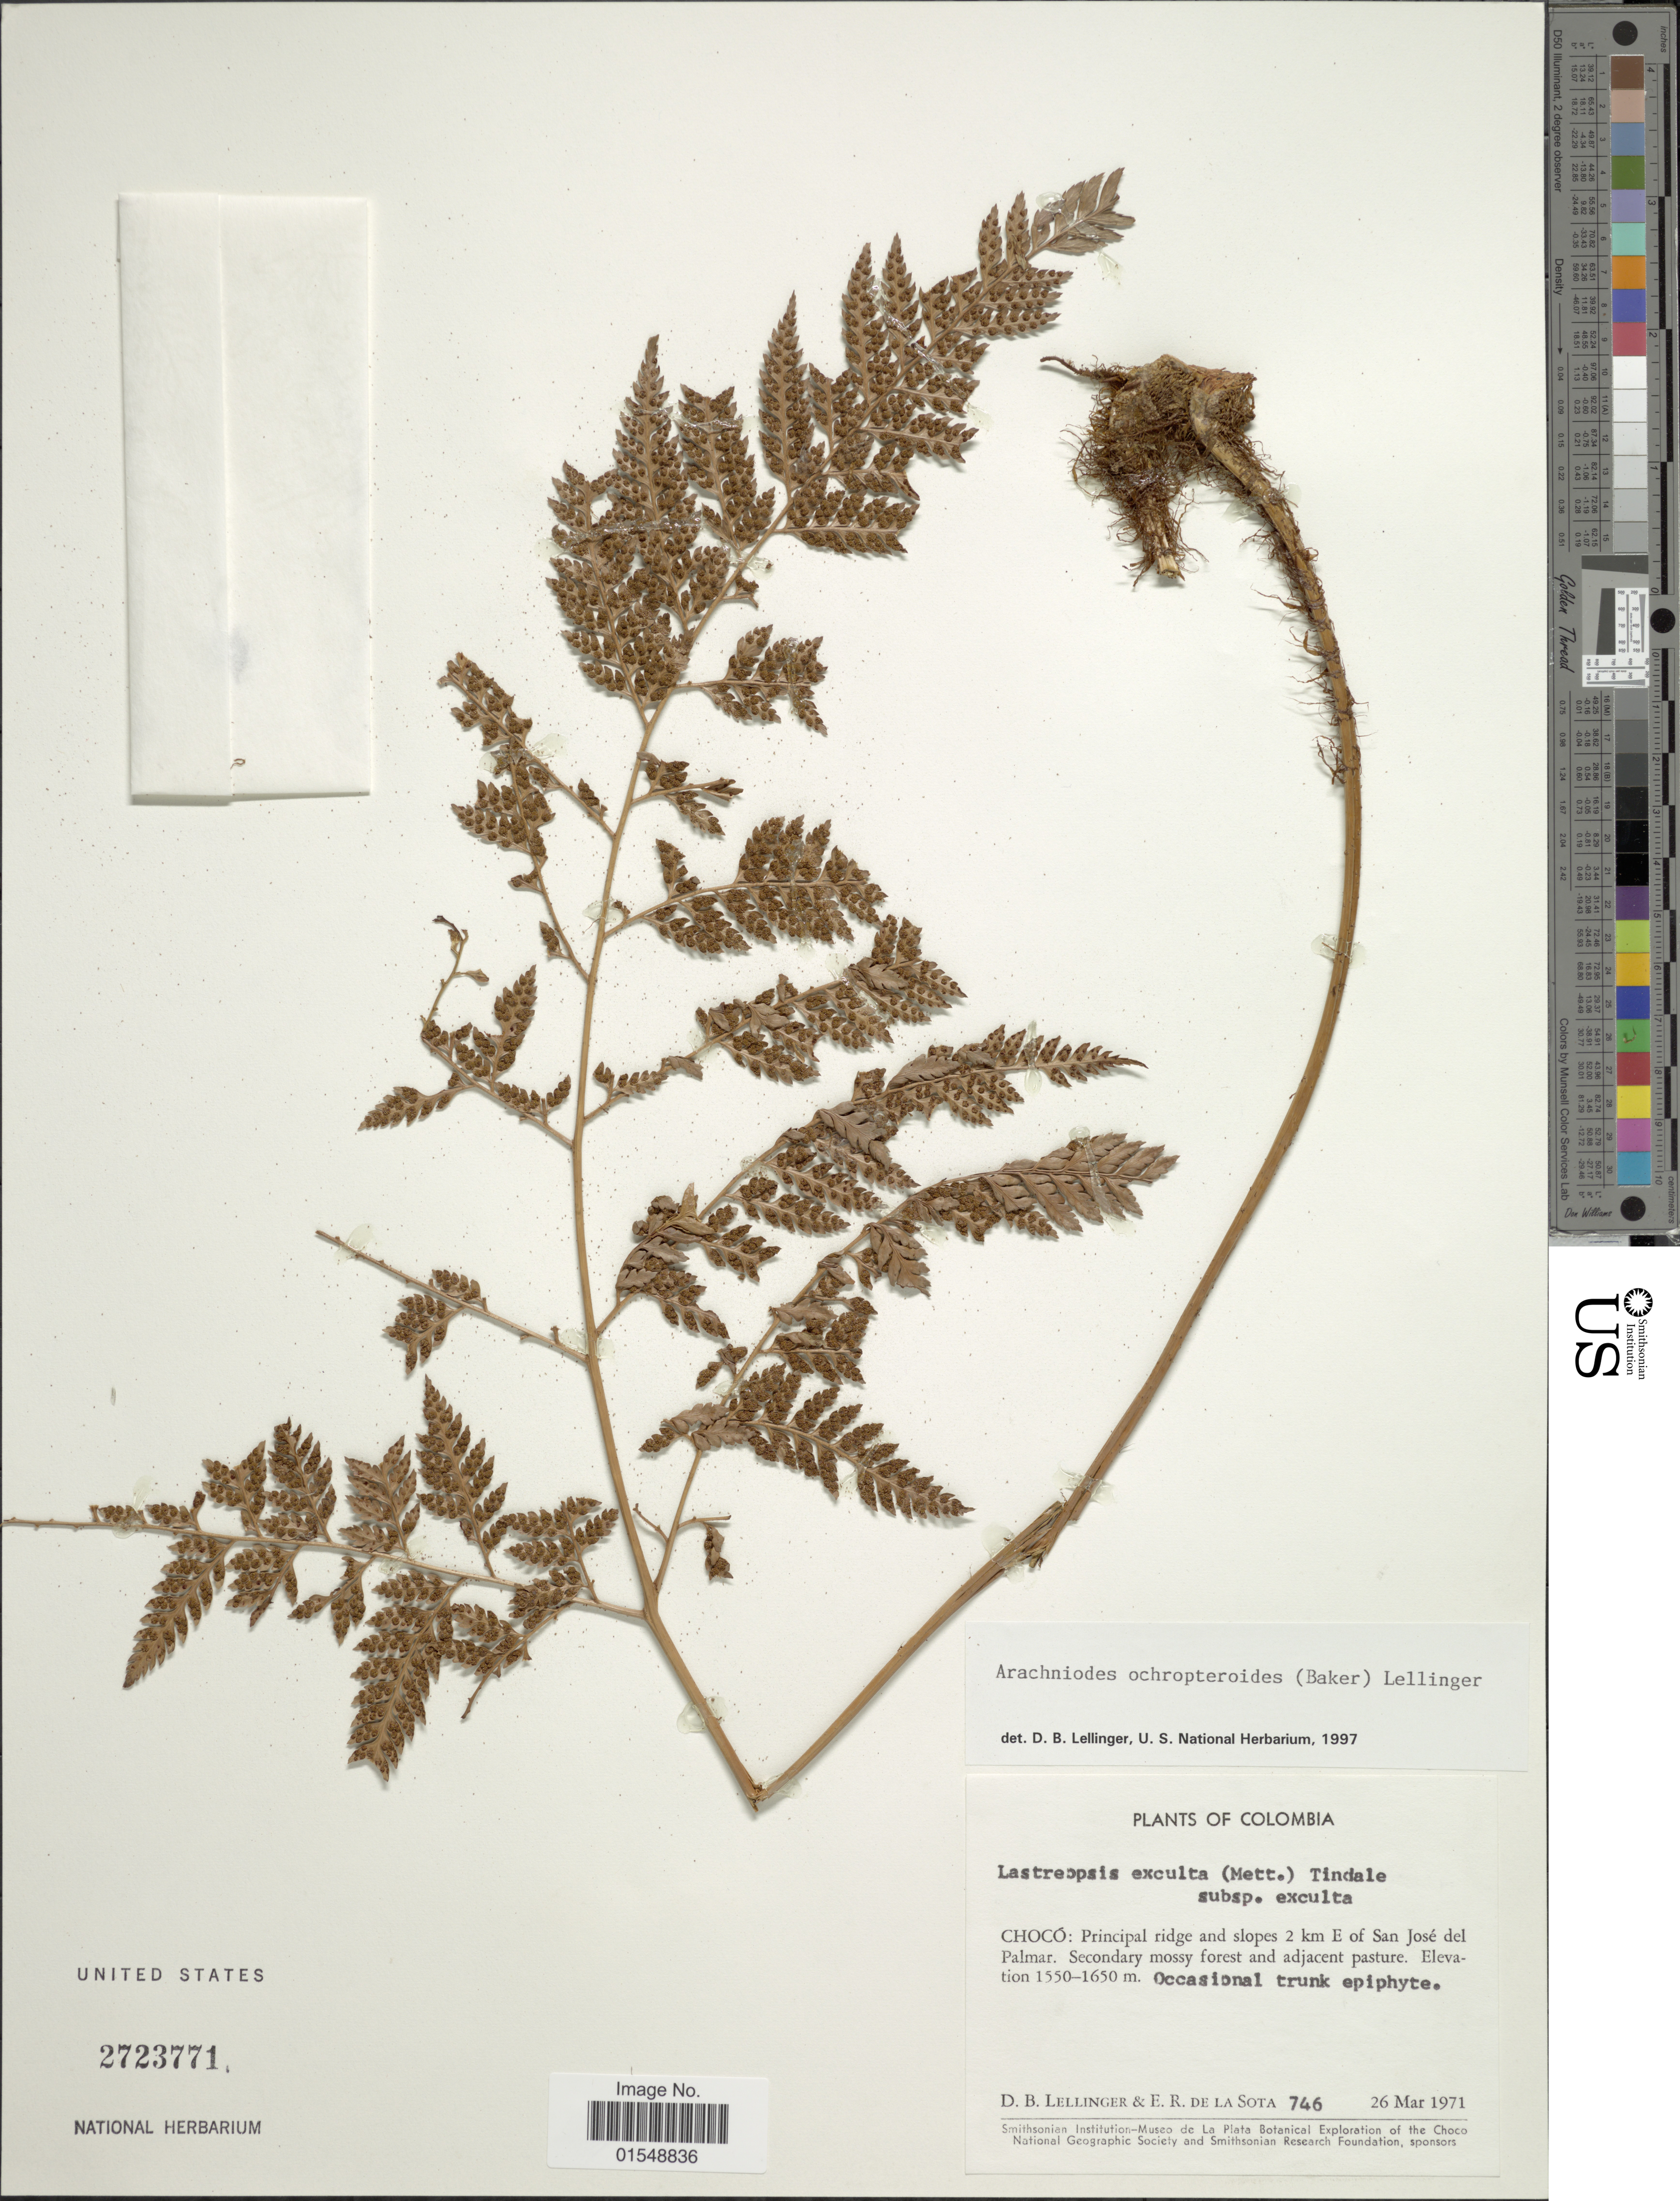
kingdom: Plantae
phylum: Tracheophyta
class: Polypodiopsida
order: Polypodiales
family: Dryopteridaceae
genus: Arachniodes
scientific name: Arachniodes ochropteroides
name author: (Baker) C. Chr.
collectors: D. B. Lellinger & E. R. de la Sota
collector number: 746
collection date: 1971-03-26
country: Colombia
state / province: Chocó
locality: Principal ridge and slopes 2 km E. of San José del Palmar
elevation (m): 1550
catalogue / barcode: US 2723771